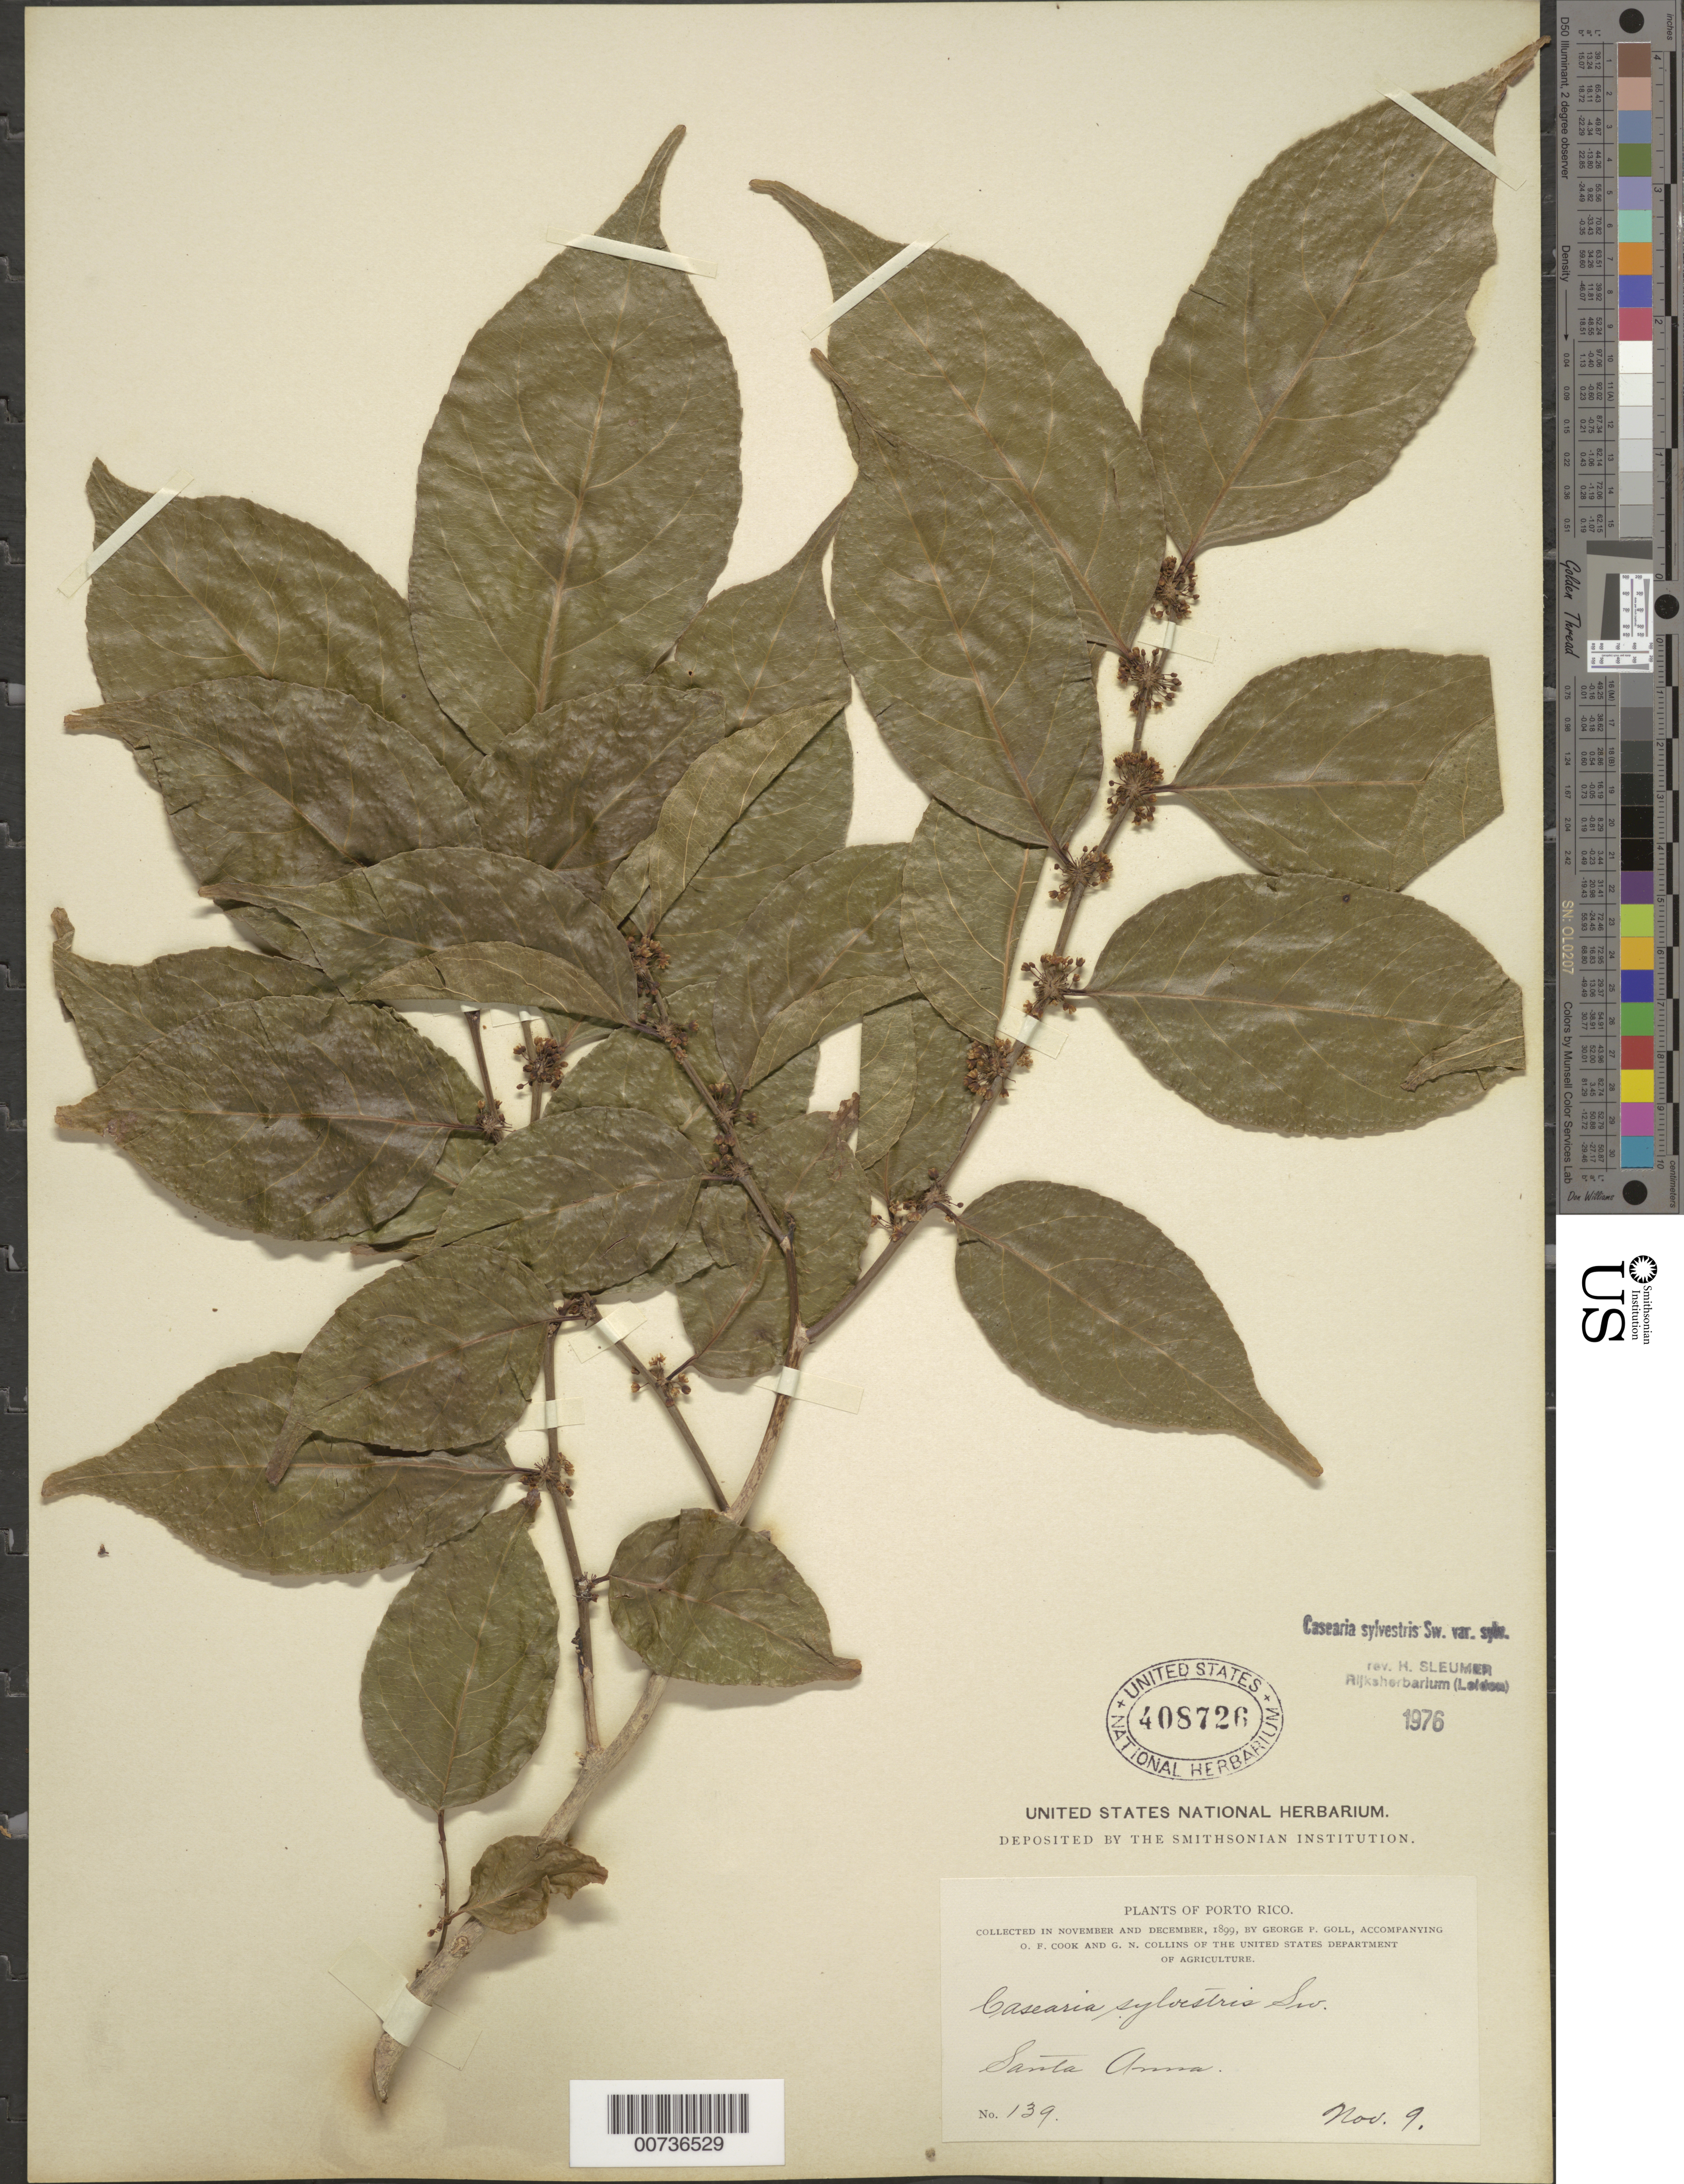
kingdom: Plantae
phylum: Tracheophyta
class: Magnoliopsida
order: Malpighiales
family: Salicaceae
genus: Casearia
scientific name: Casearia sylvestris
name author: Sw.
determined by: Sleumer, H. O.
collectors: G. Goll, O. F. Cook & G. N. Collins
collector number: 139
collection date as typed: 09 Nov 1899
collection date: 1899-11-09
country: Puerto Rico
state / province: San Juan (?)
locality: Santa Anna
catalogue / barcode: US 408726